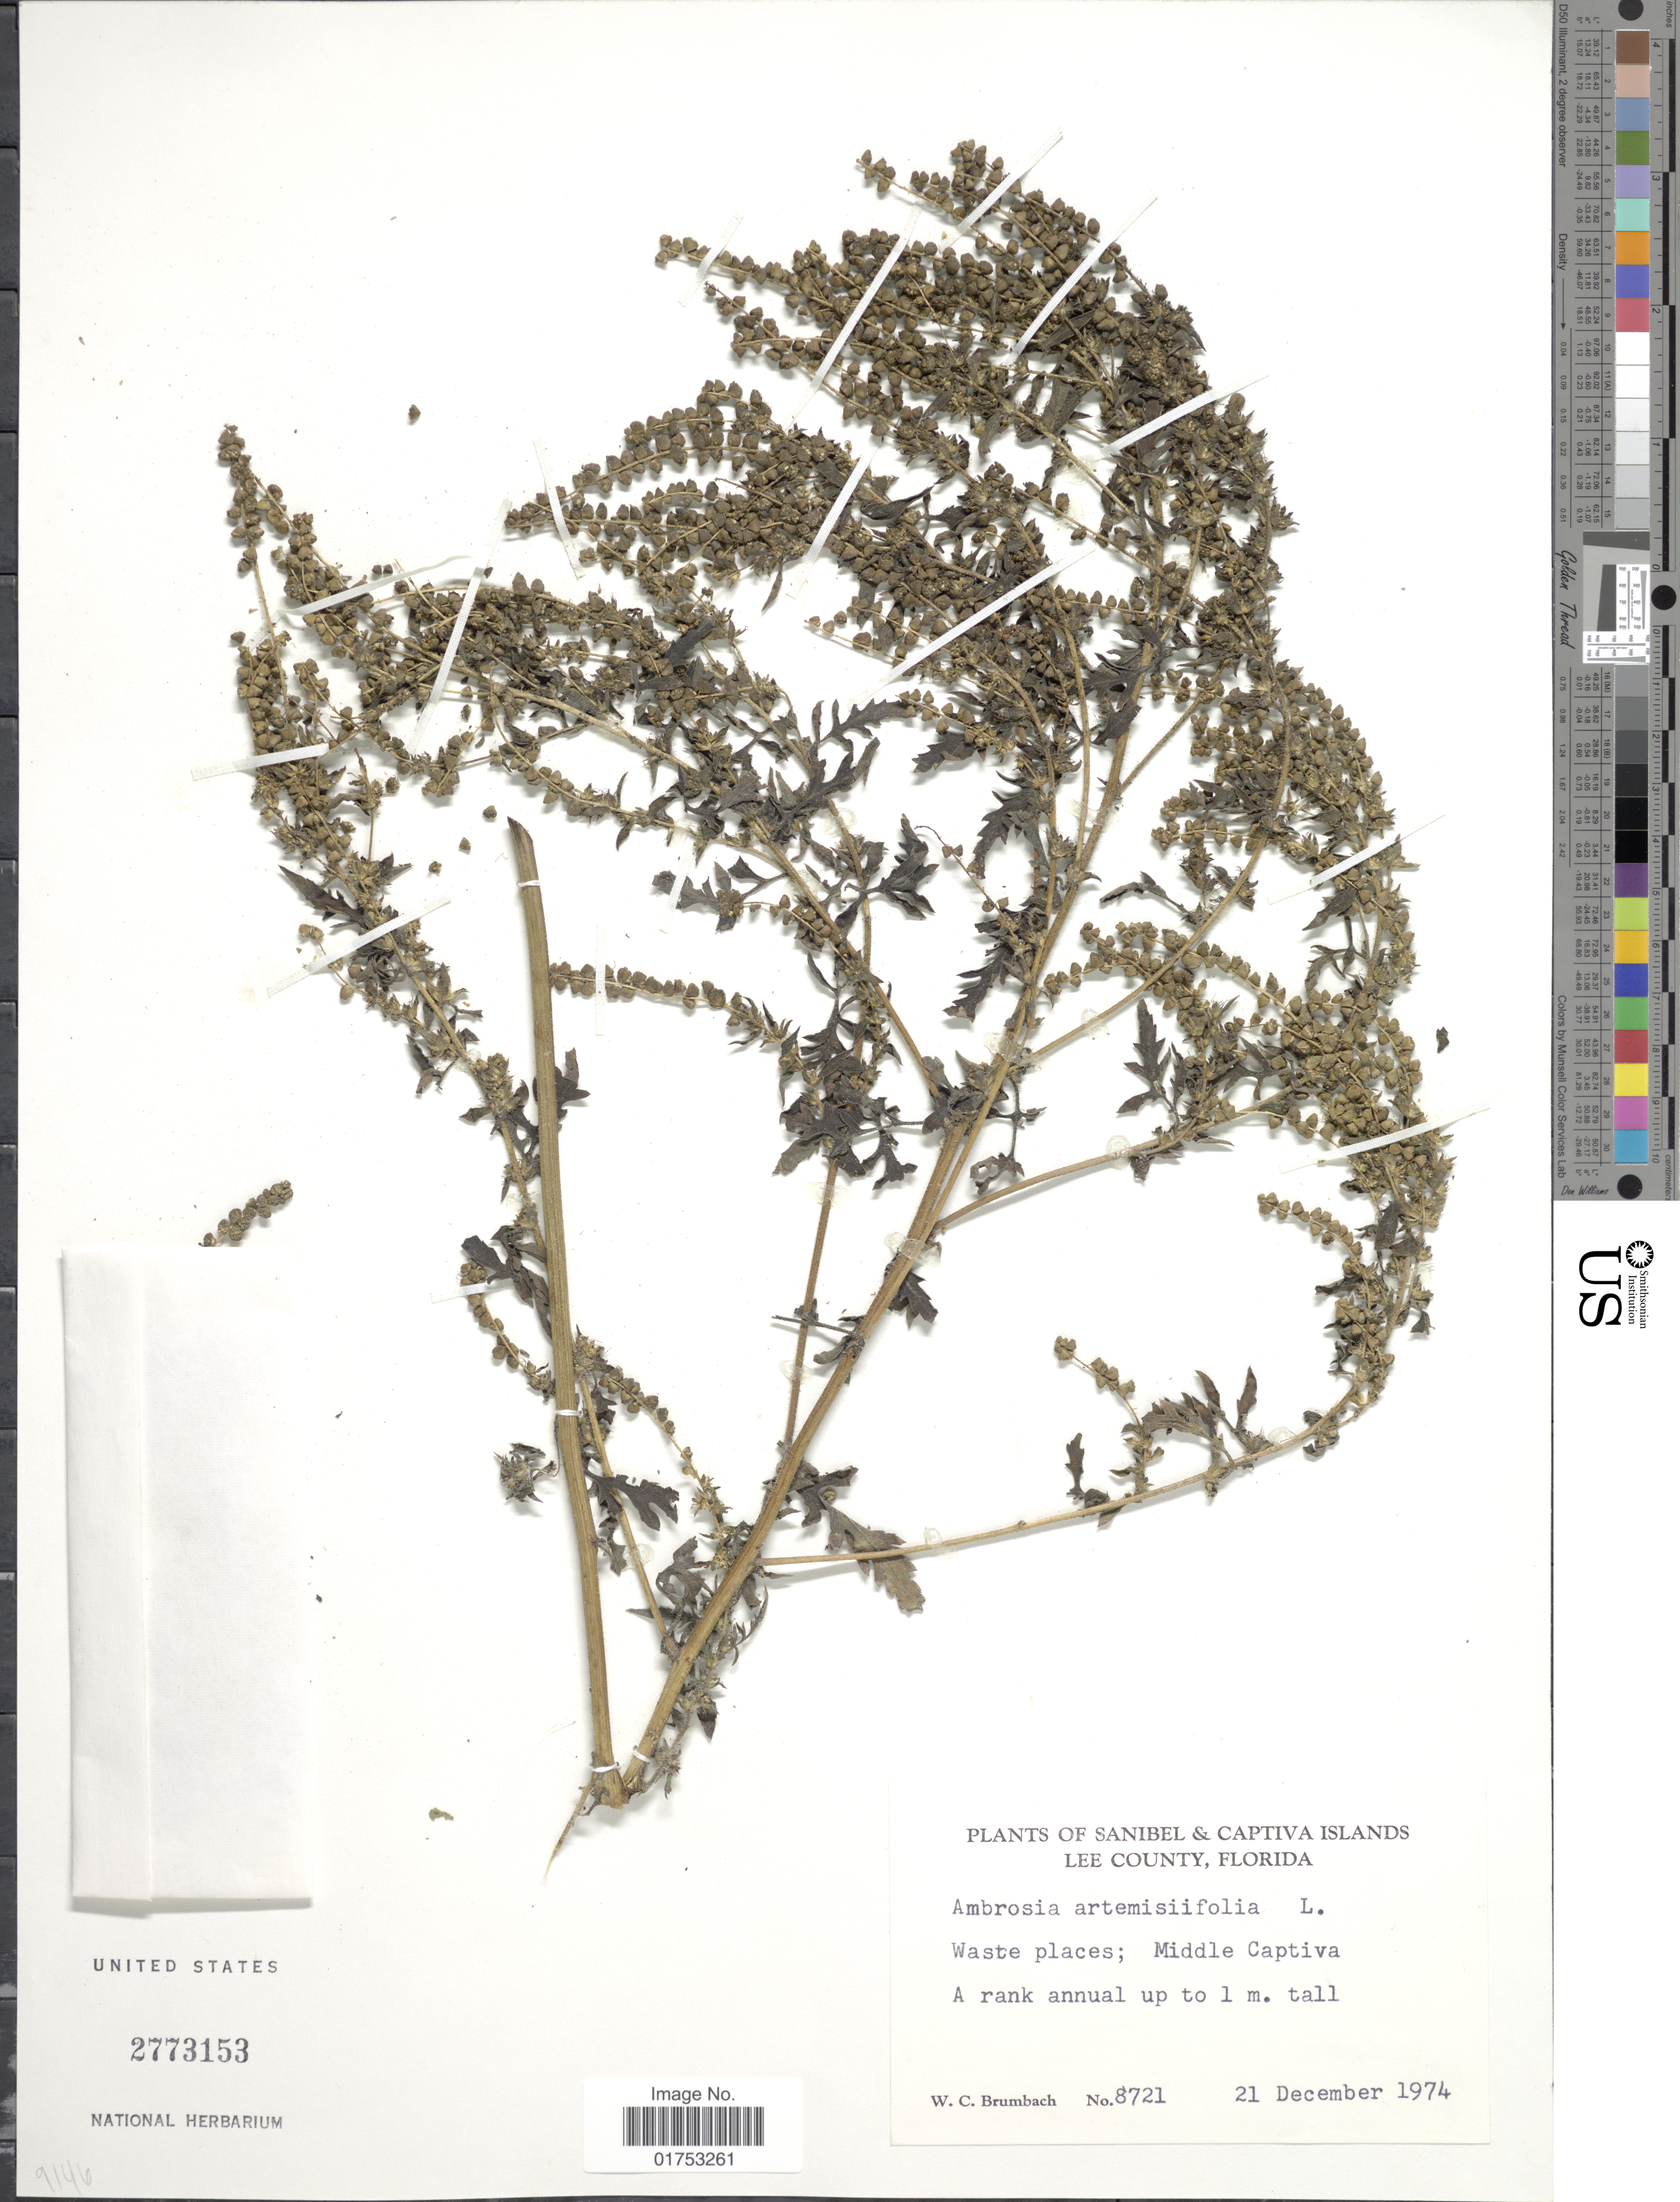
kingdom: Plantae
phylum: Tracheophyta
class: Magnoliopsida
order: Asterales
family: Asteraceae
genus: Ambrosia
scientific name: Ambrosia artemisiifolia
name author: L.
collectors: W. C. Brumbach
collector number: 8721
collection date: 1974-12-21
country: United States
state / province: Florida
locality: Sanibel & Captiva Islands, Lee County, Middle Captiva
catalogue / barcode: US 2773153